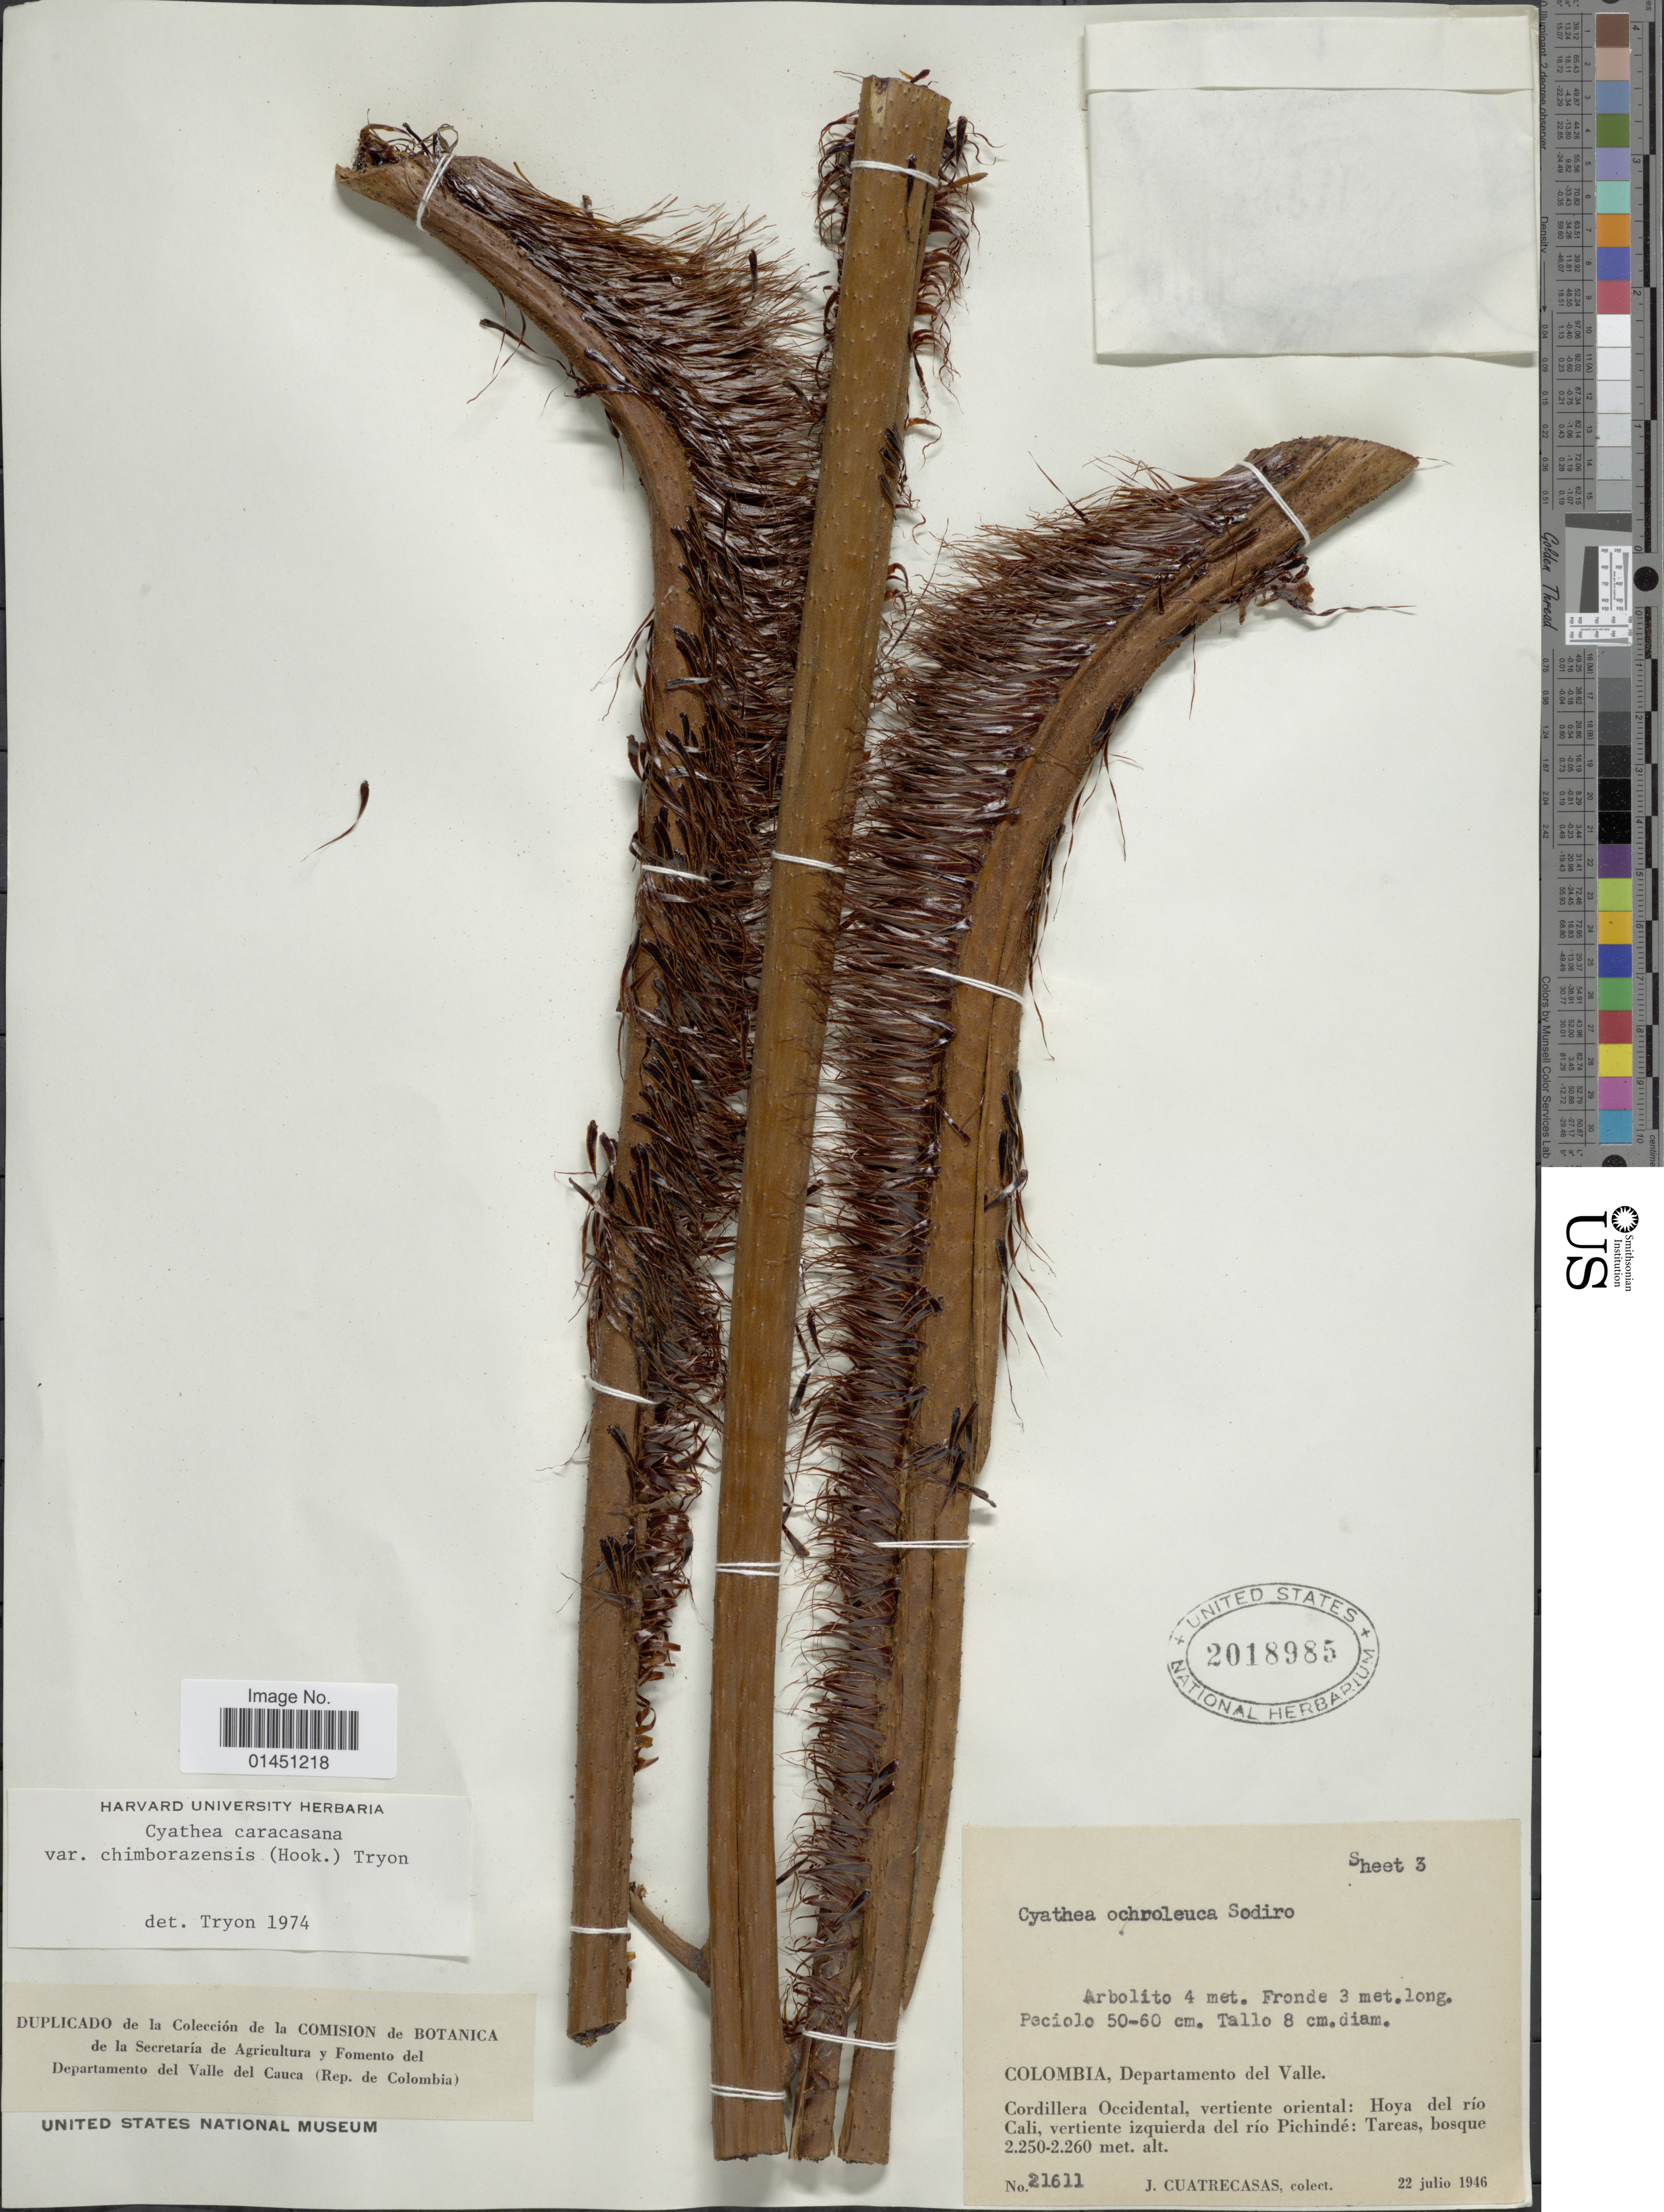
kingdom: Plantae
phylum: Tracheophyta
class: Polypodiopsida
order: Cyatheales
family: Cyatheaceae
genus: Cyathea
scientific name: Cyathea caracasana var. chimborazensis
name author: (Hook.) R.M. Tryon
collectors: J. Cuatrecasas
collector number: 21611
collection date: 1946-07-22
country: Colombia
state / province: Valle del Cauca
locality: Cordillera Occidental, vertiente oriental: Hoya del rio Cali, vertiente izquierda del rio Pichinde: Tares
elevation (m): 2250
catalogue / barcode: US 2018985